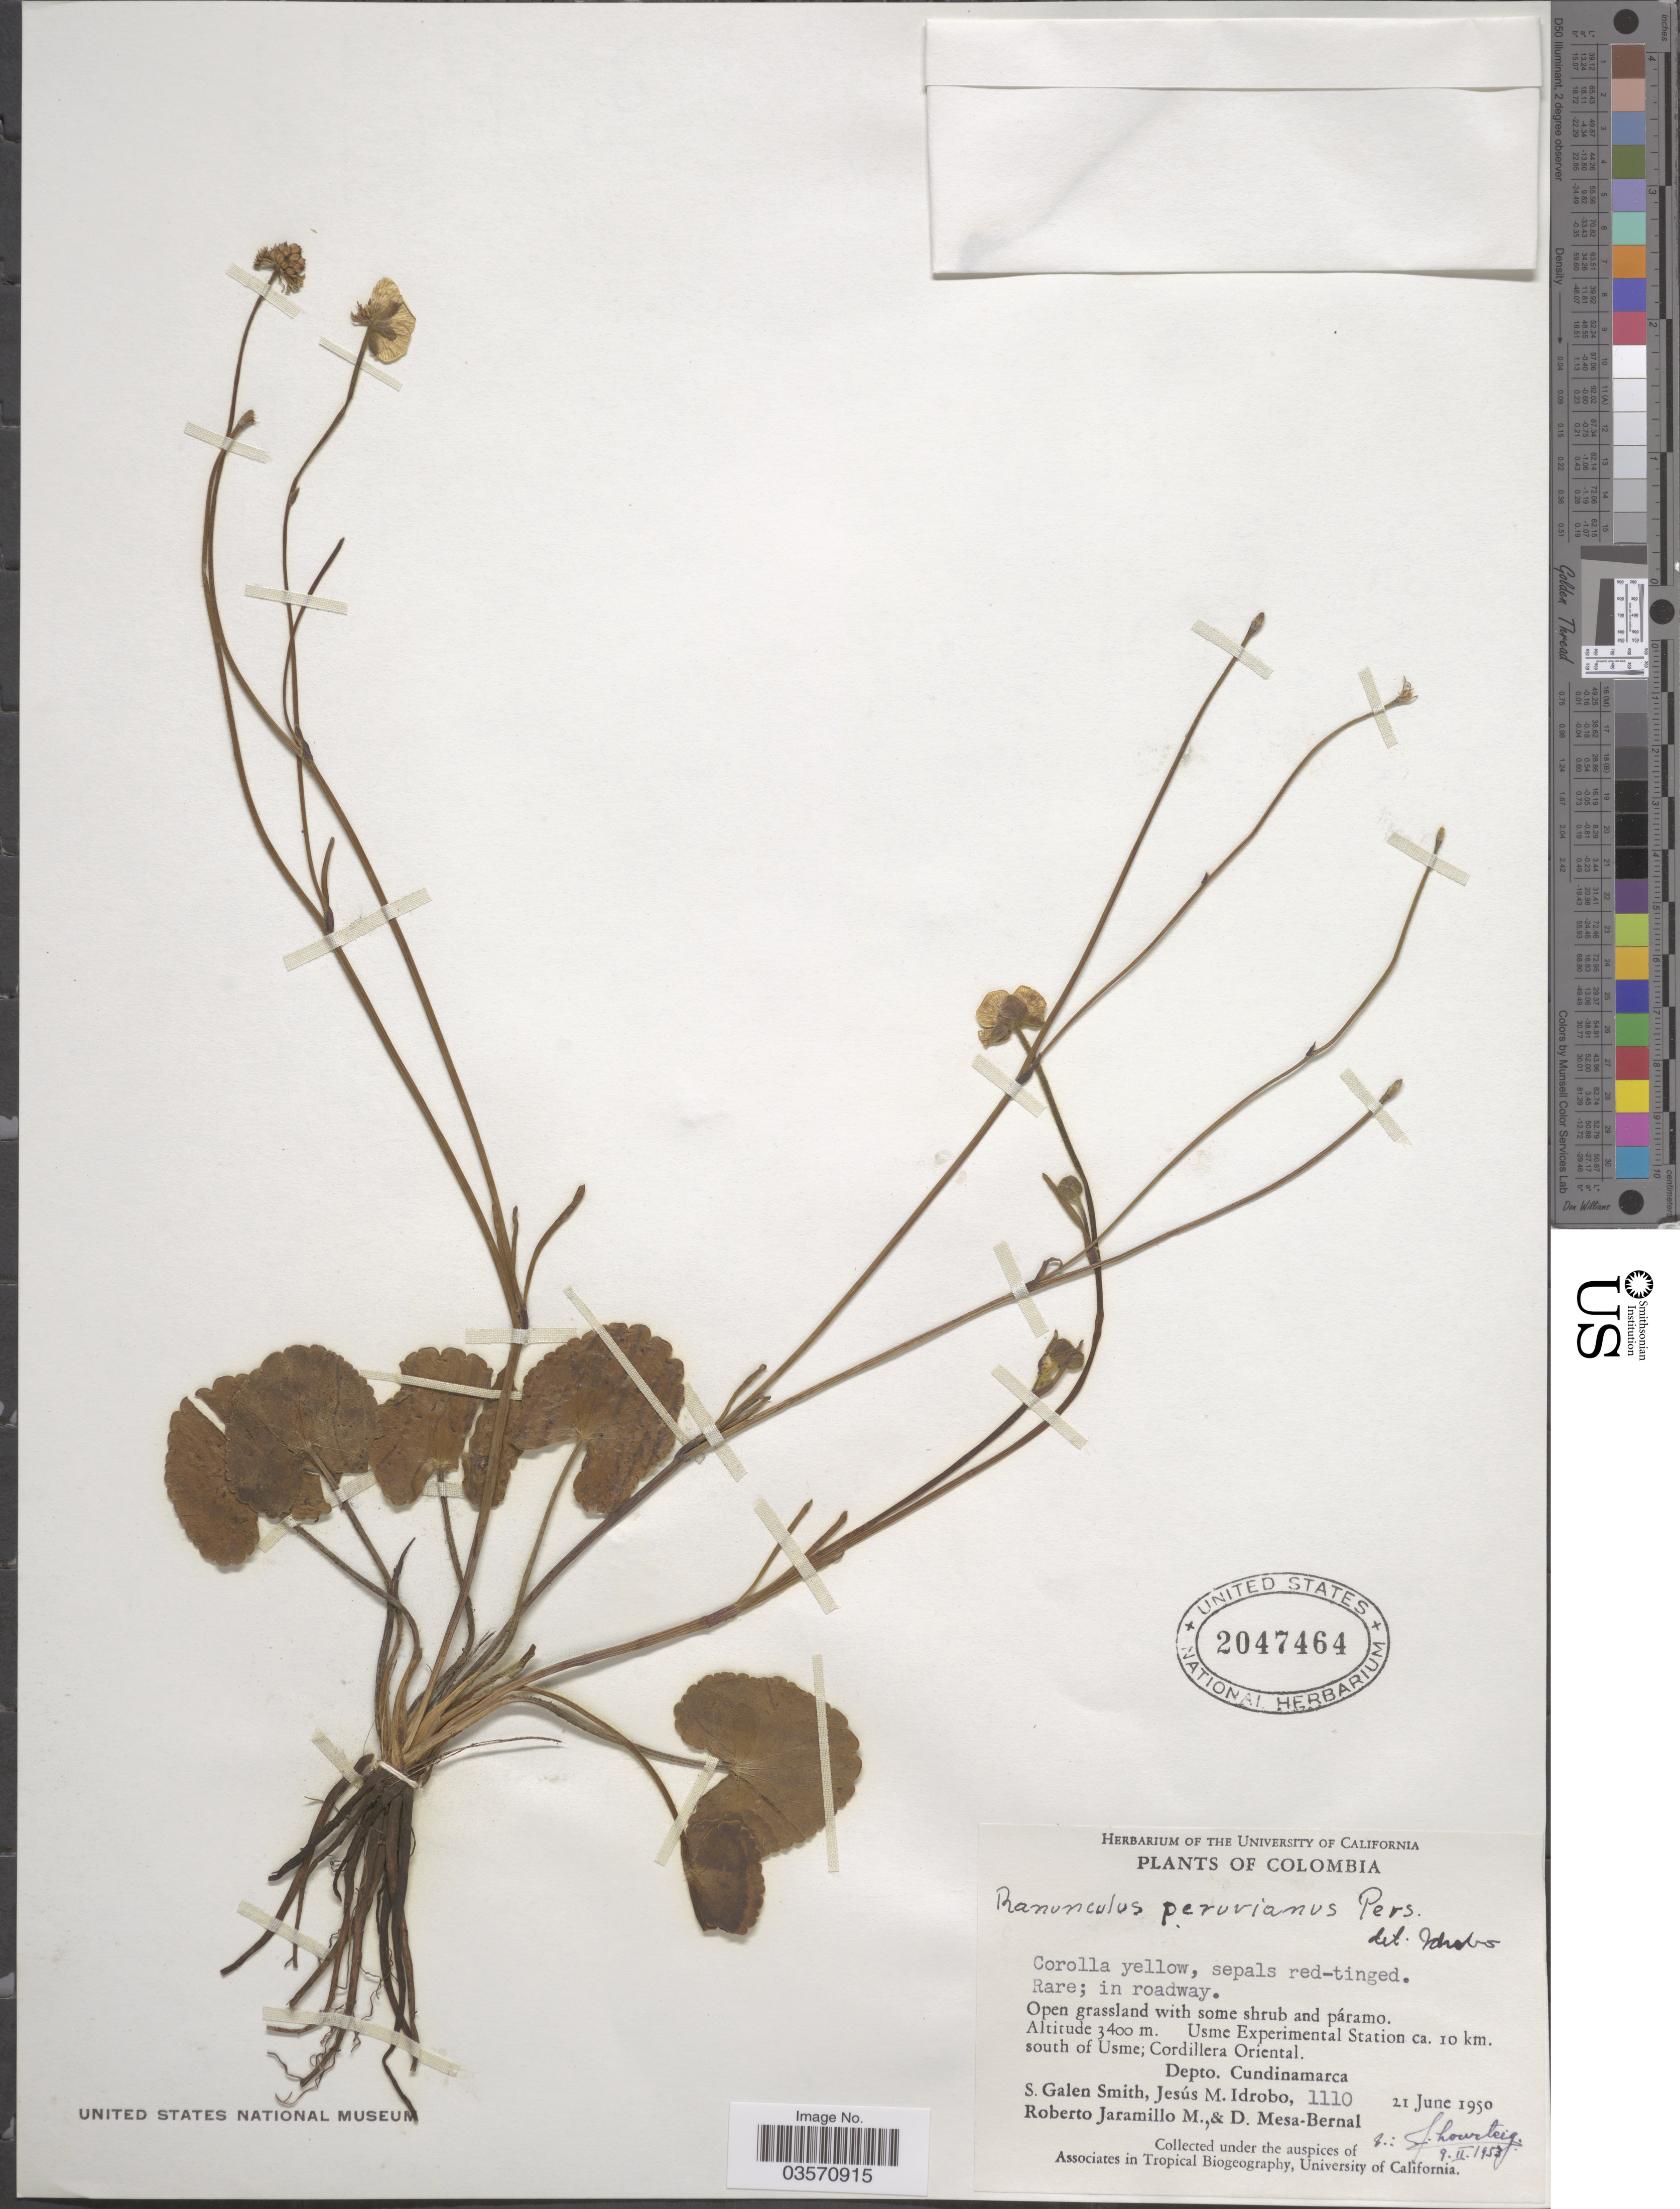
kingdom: Plantae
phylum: Tracheophyta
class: Magnoliopsida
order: Ranunculales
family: Ranunculaceae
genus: Ranunculus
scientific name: Ranunculus peruvianus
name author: Pers.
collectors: S. G. Smith, J. M. Idrobo, R. Jaramillo M. & D. Mesa-Bernal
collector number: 1110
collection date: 1950-06-21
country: Colombia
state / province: Cundinamarca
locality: Usme Experimental Station ca. 10 km. south of Usme; Cordillera Oriental. Depto. Cundinamarca.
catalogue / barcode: US 2047464